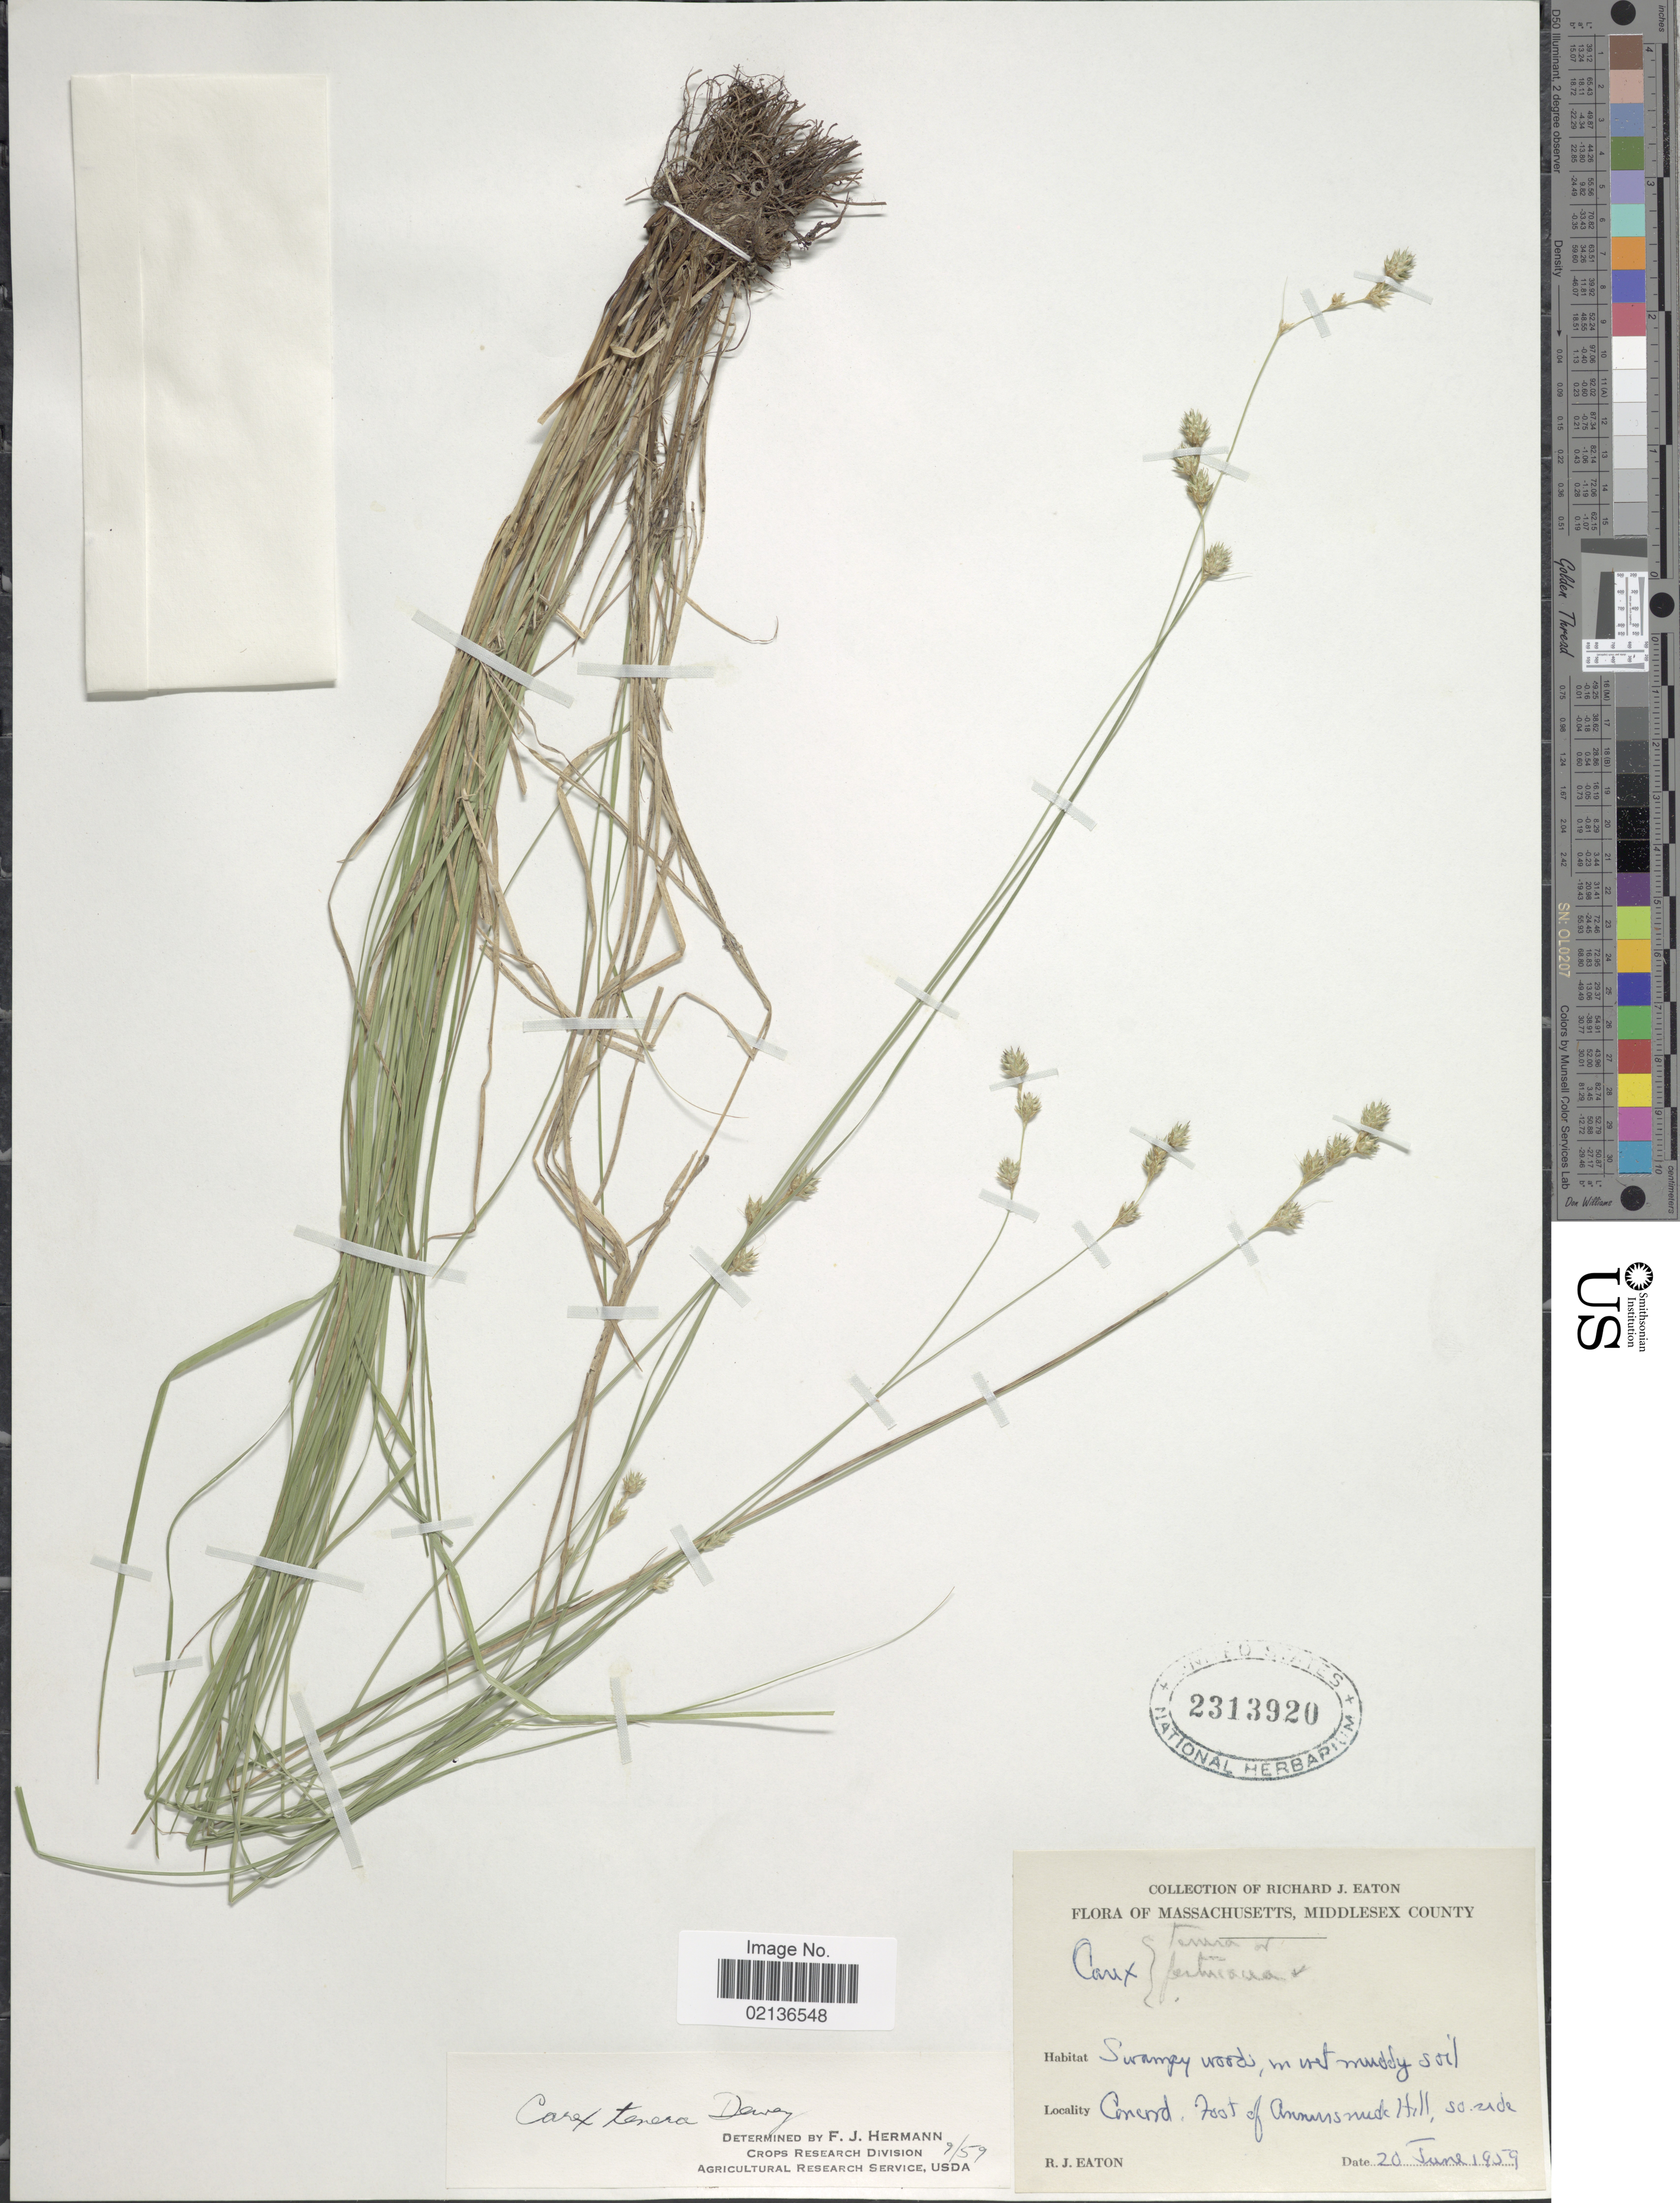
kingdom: Plantae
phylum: Tracheophyta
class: Liliopsida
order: Poales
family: Cyperaceae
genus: Carex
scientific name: Carex tenera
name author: Dewey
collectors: R. J. Eaton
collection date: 1959-06-20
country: United States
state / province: Massachusetts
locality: Conered, foot of Ammersnude Hill, so ride, Middlesex County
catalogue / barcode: US 2313920